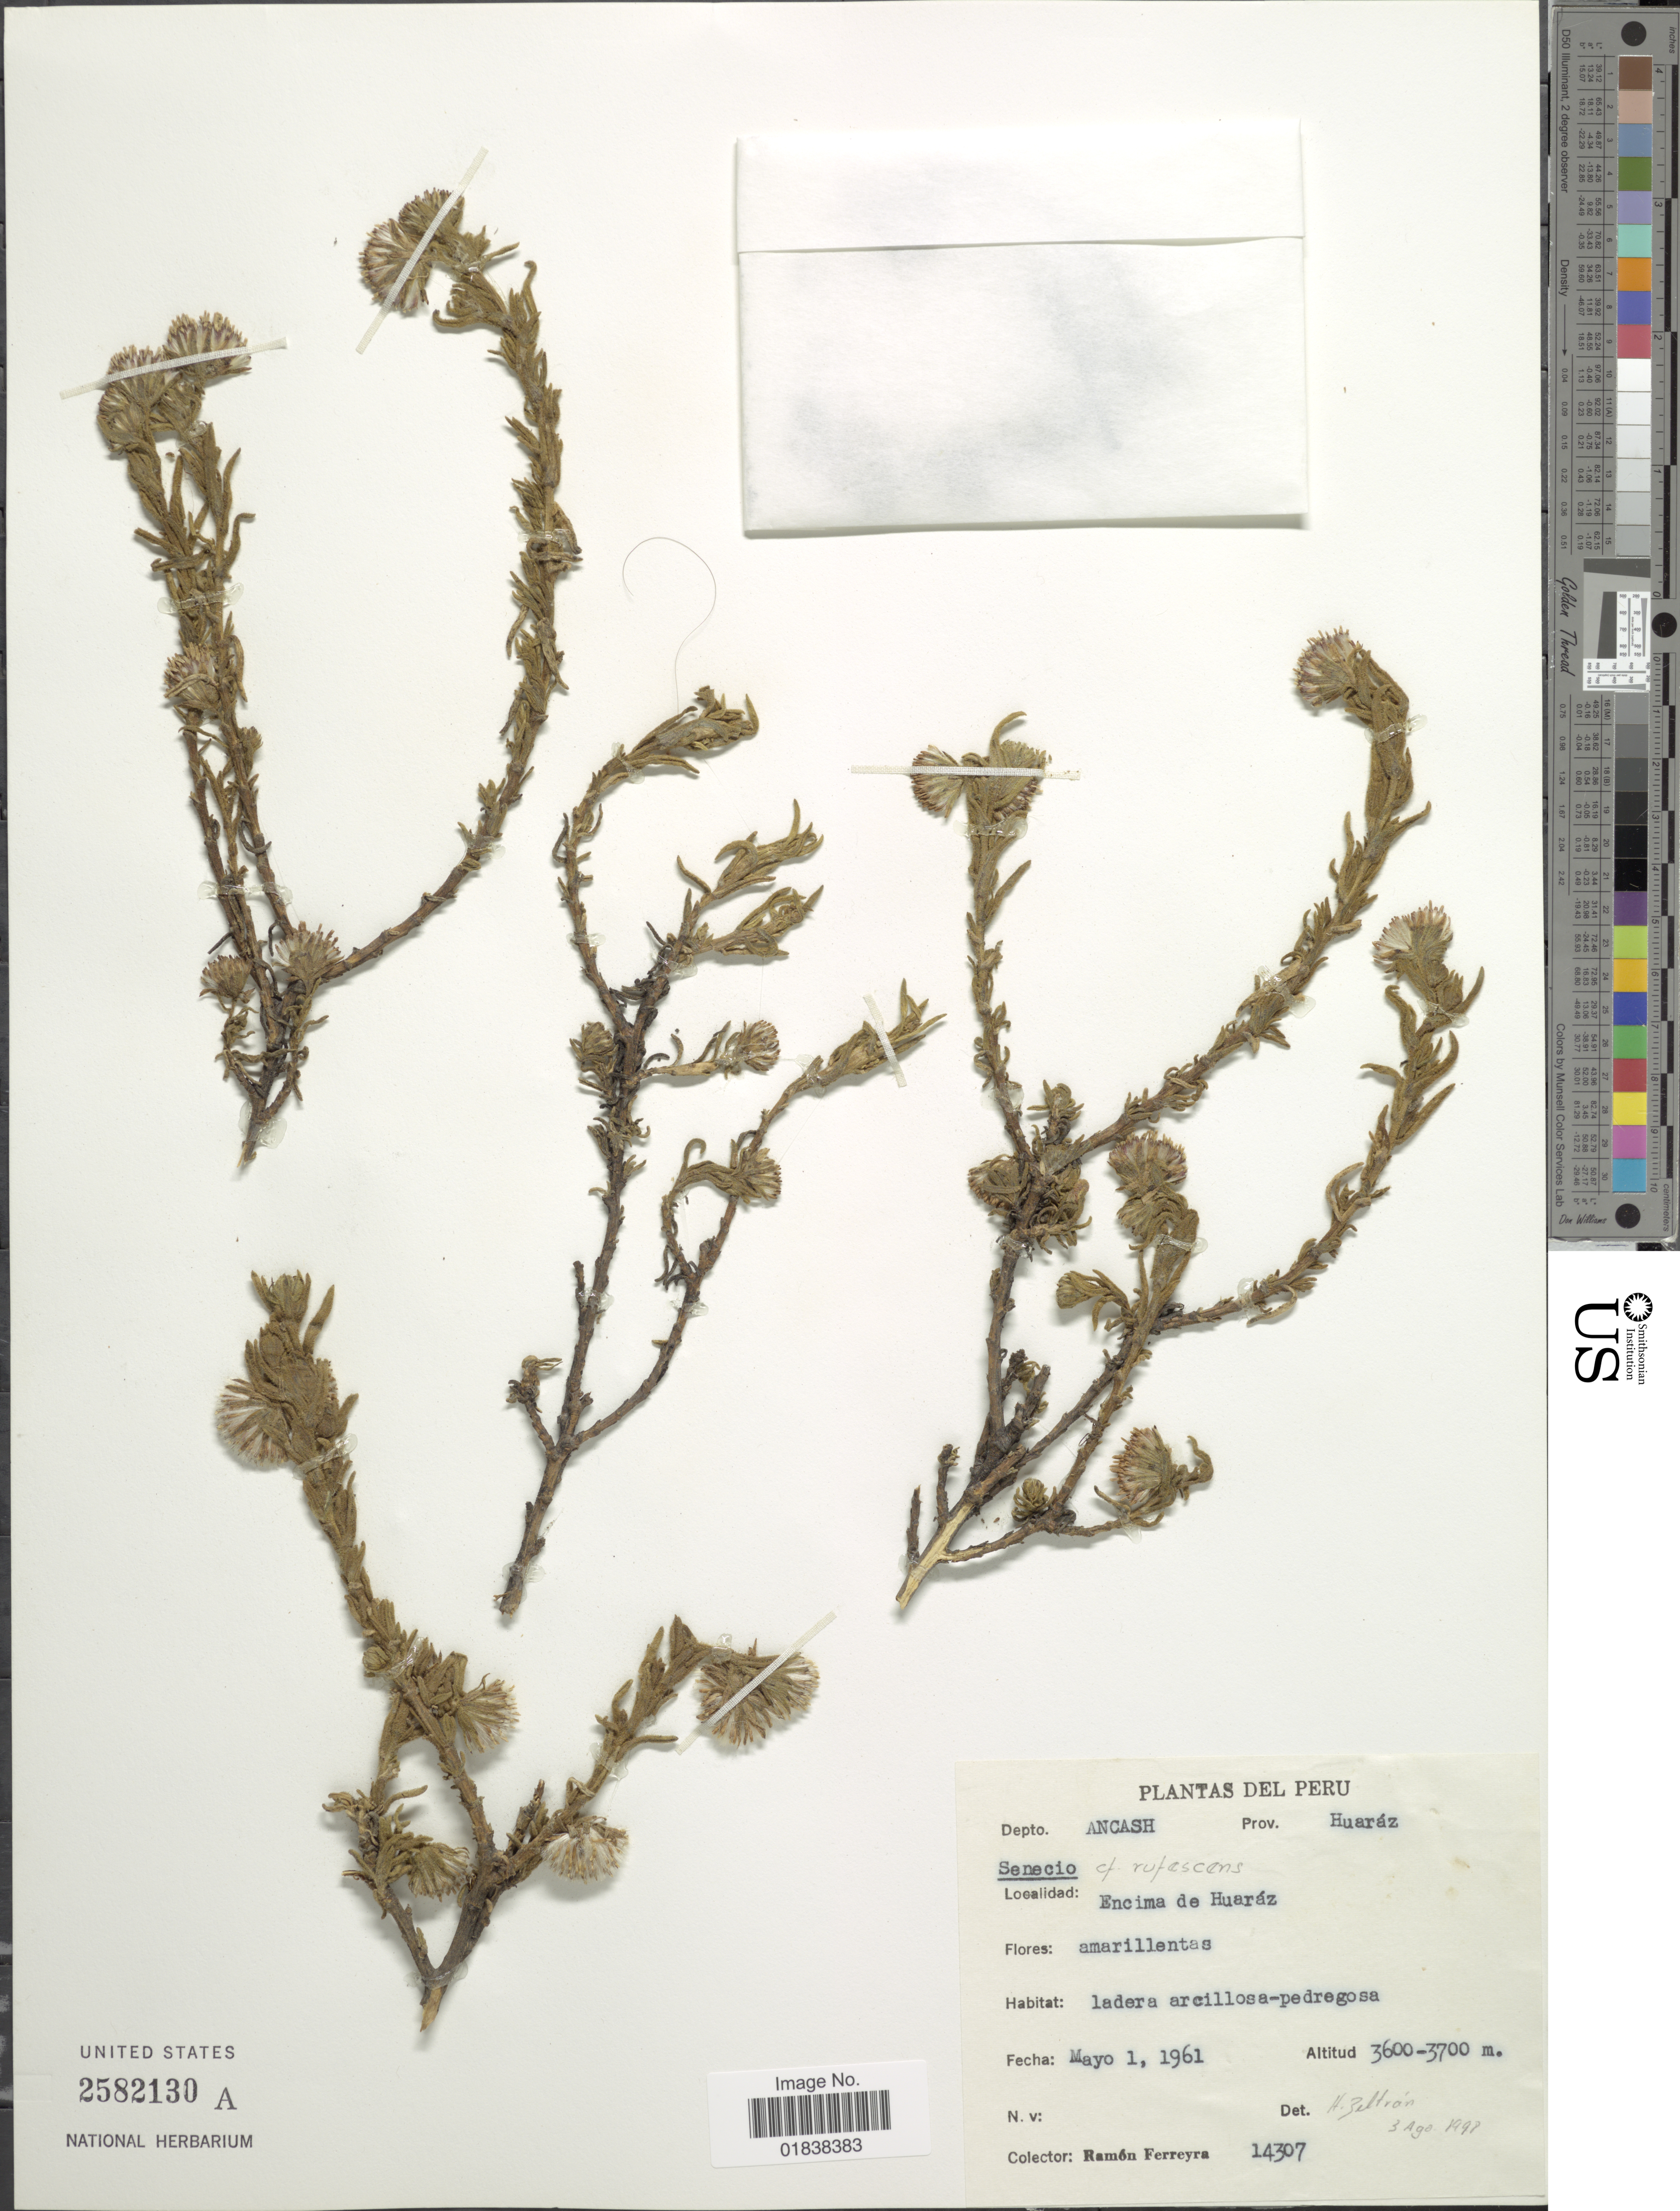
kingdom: Plantae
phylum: Tracheophyta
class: Magnoliopsida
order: Asterales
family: Asteraceae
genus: Senecio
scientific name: Senecio rufescens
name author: DC.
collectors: R. A. Ferreyra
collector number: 14307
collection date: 1961-05-01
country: Peru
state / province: Ancash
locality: Prov. Huaraz, encima de Huaraz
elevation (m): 3600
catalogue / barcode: US 2582130A